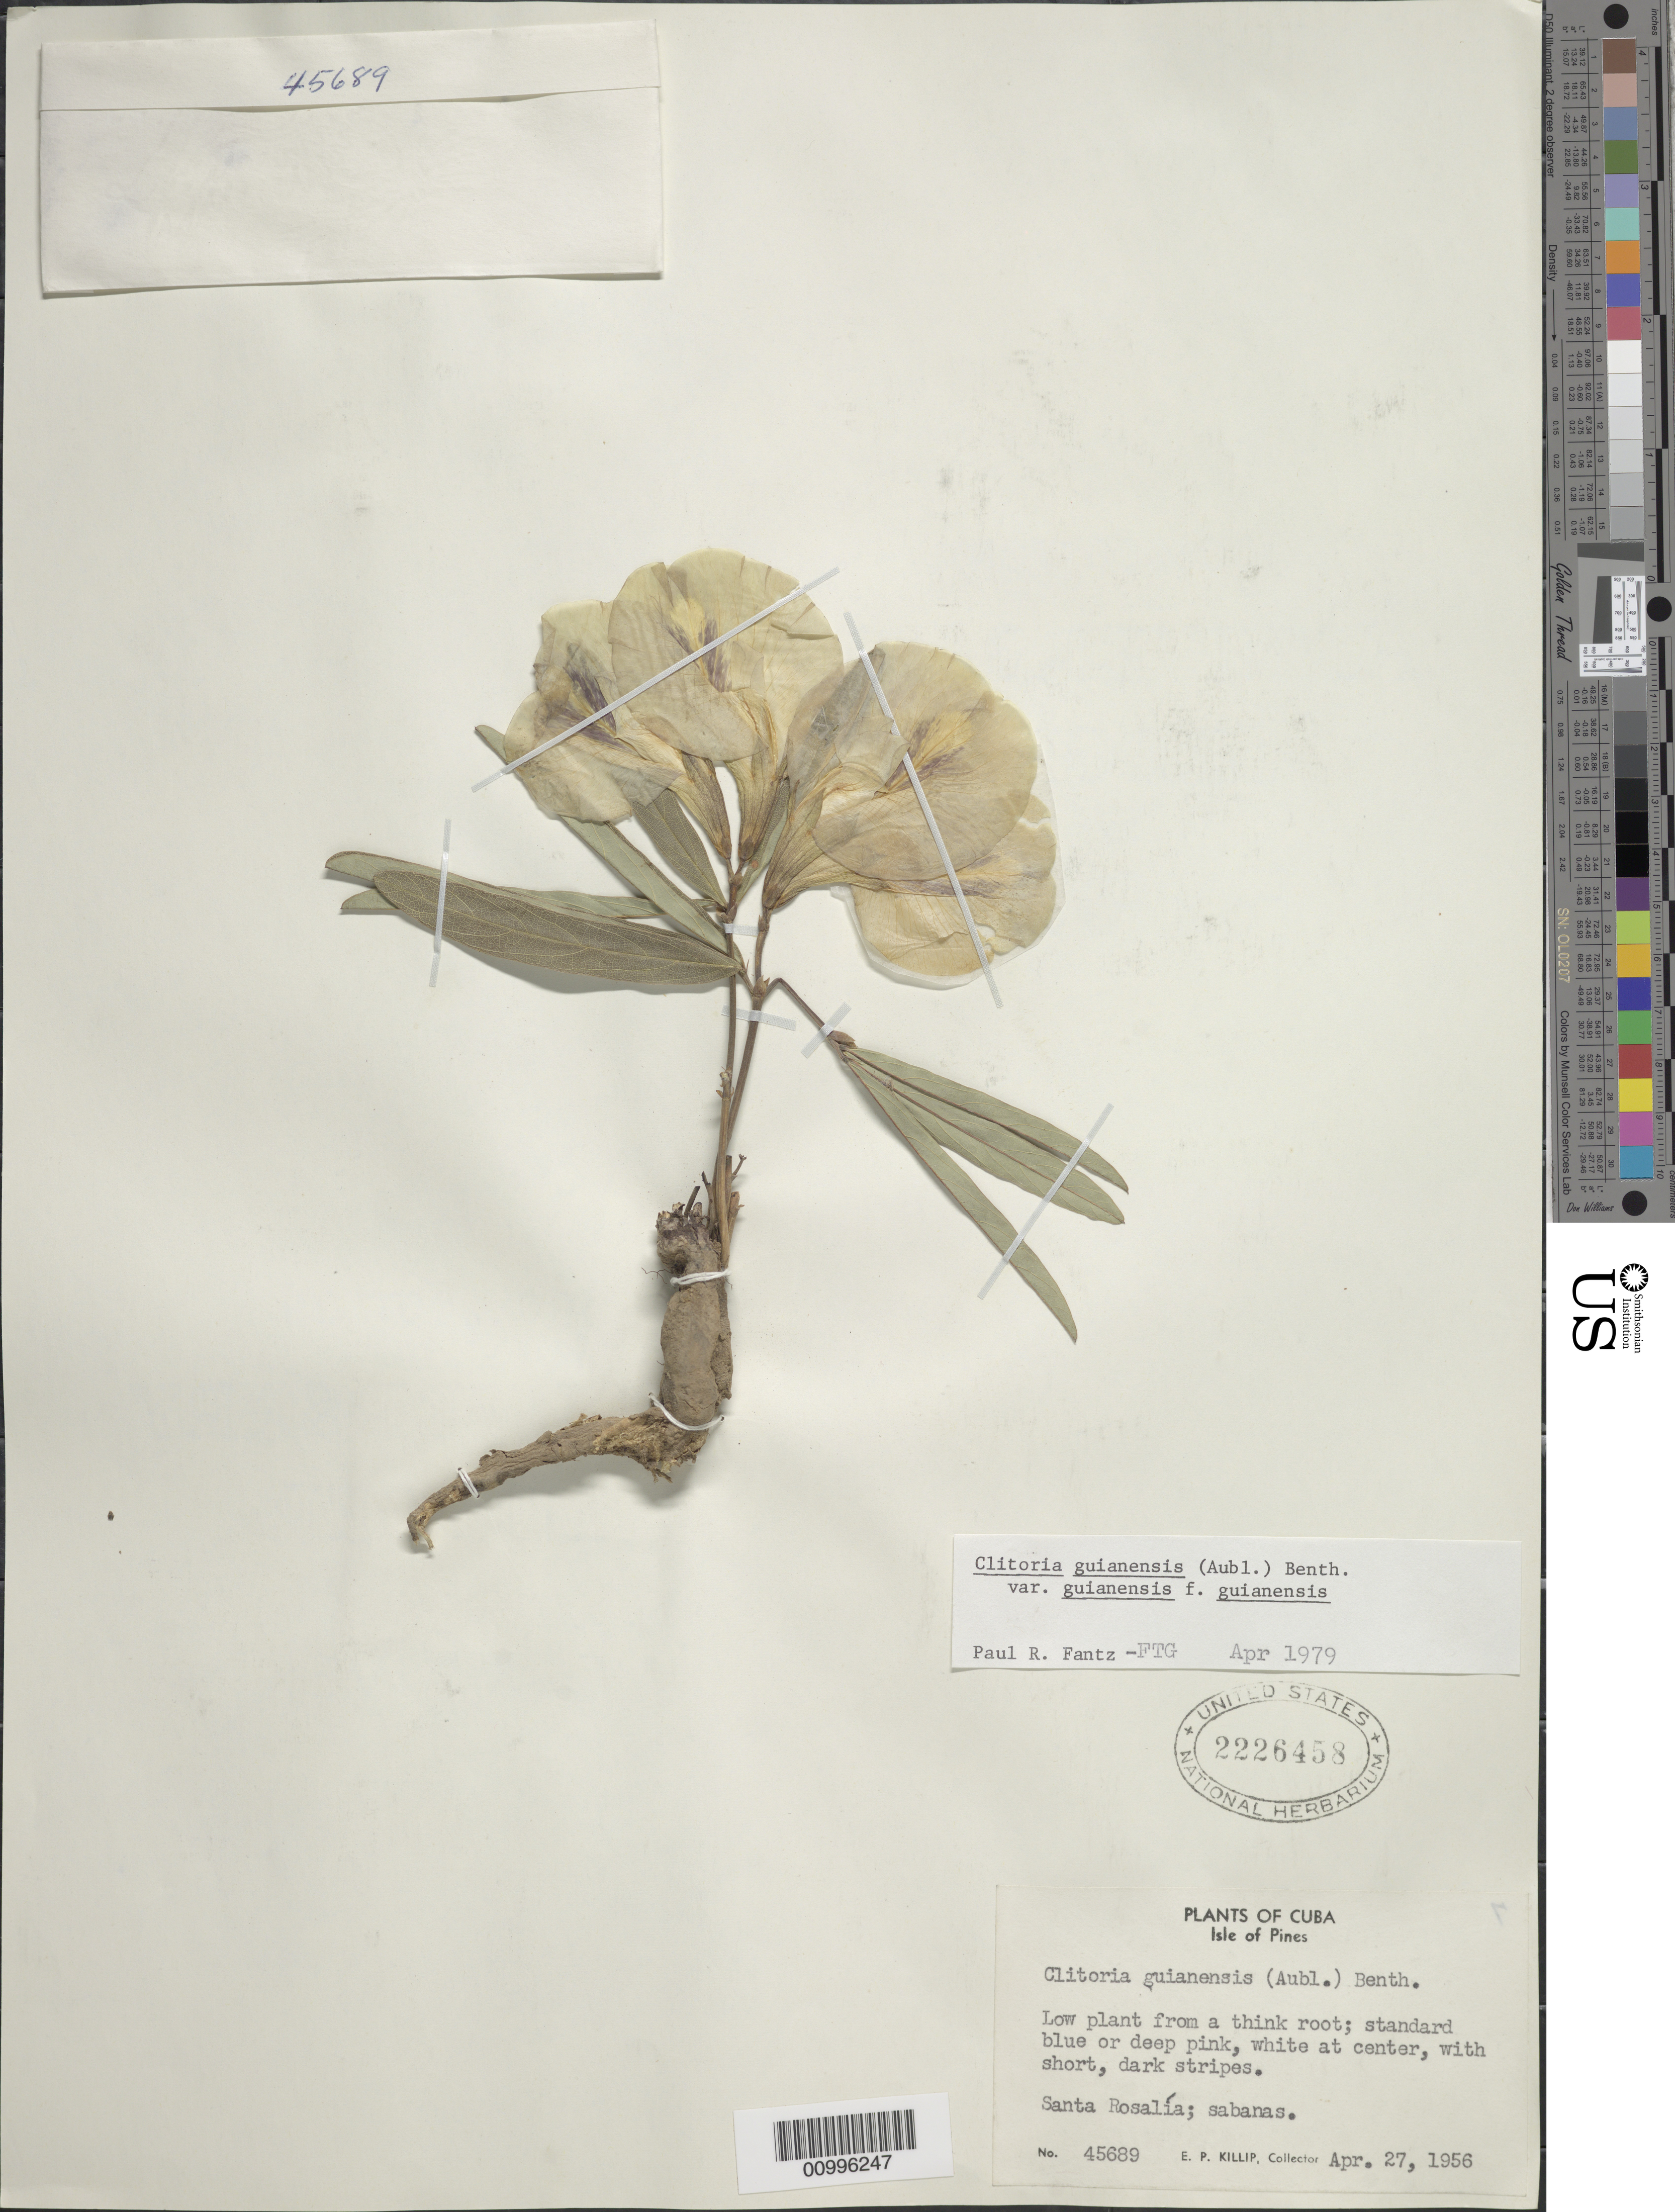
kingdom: Plantae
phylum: Tracheophyta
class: Magnoliopsida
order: Fabales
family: Fabaceae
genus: Clitoria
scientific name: Clitoria guianensis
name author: (Aubl.) Benth.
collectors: E. P. Killip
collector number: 45689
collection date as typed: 27 Apr 1956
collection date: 1956-04-27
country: Cuba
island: Isla de la Juventud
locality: Isle of Pines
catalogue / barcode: US 2226458